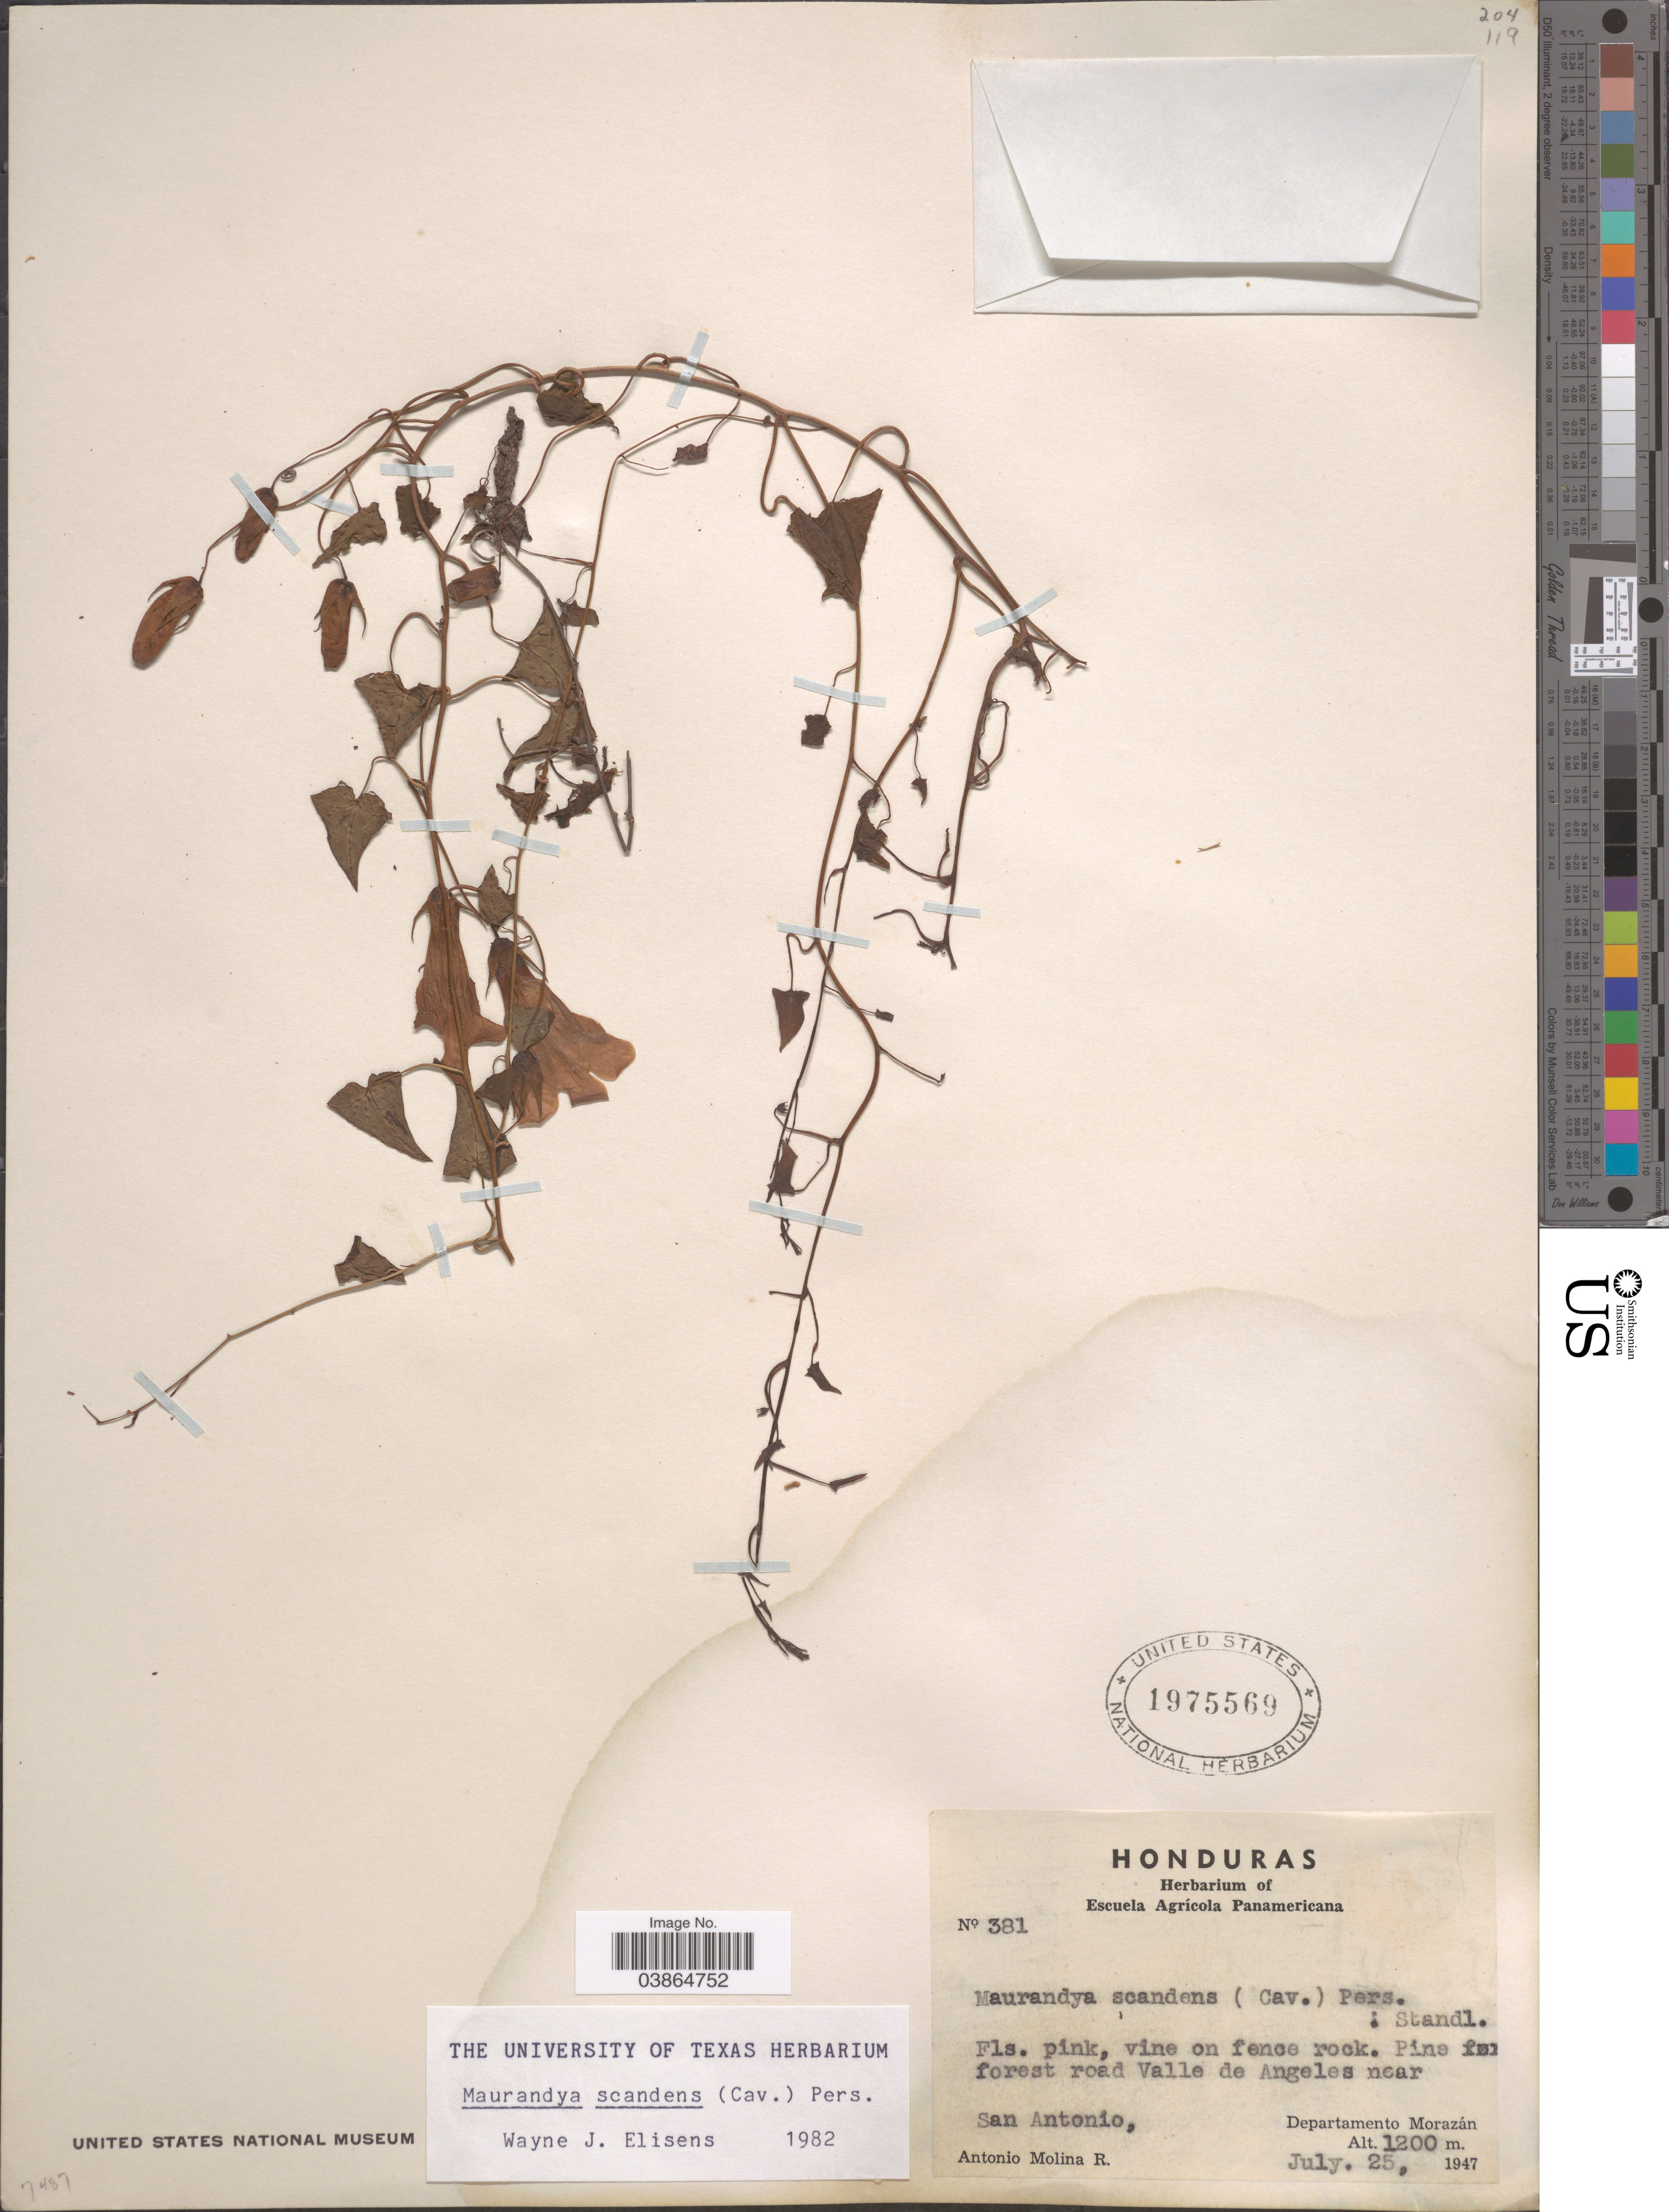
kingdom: Plantae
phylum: Tracheophyta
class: Magnoliopsida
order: Lamiales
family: Plantaginaceae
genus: Maurandya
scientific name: Maurandya scandens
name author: (Cav.) Pers.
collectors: A. Molina R.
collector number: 381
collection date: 1947-07-25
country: Honduras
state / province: Fco. Morazán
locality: Pine forest road Valle de Angeles near San Antonio, Departamento Morazán.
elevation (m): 1200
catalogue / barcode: US 1975569